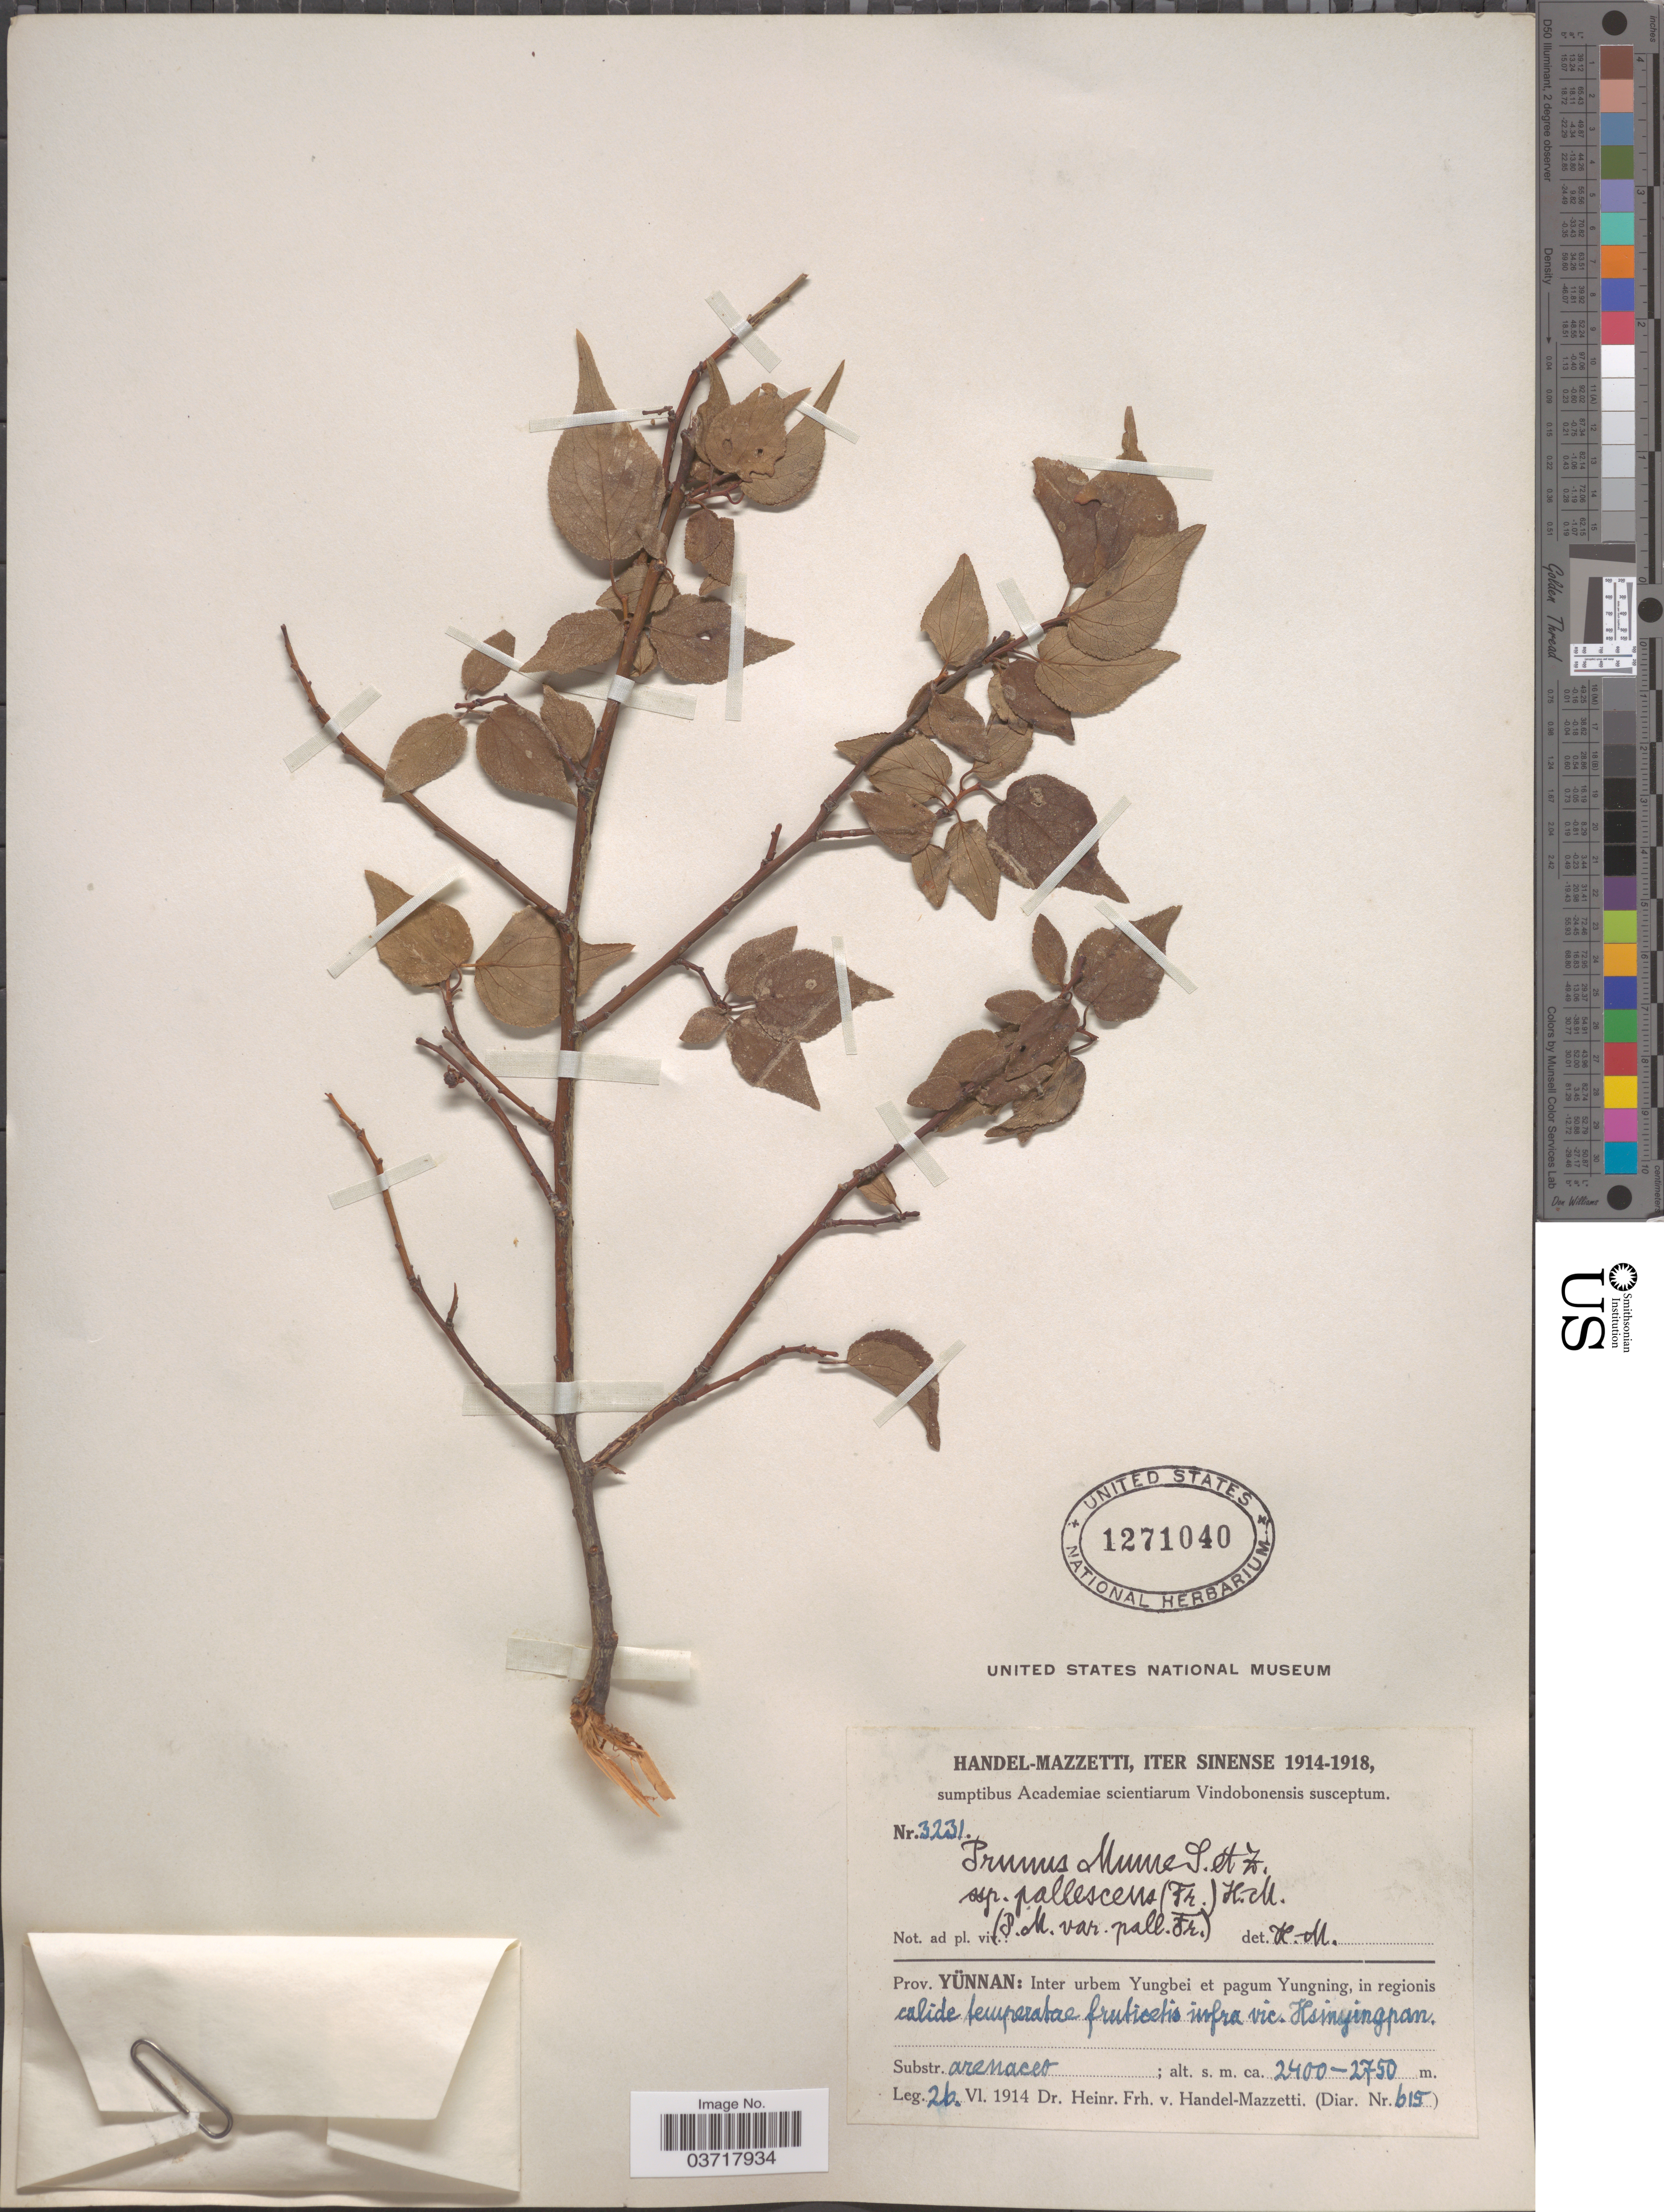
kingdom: Plantae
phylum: Tracheophyta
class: Magnoliopsida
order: Rosales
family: Rosaceae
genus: Prunus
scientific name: Prunus mume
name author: (Siebold) Siebold & Zucc.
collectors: H. Handel-Mazzetti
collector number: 3231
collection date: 1914-06-26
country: China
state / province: Yunnan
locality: Sinense. Prov. Yünnan: Inter urbem Yungbei et pagum Yungning, in regionis calide temperatae fruticetis infra vic. Hsingingpan [interpreted].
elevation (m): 2400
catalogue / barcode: US 1271040